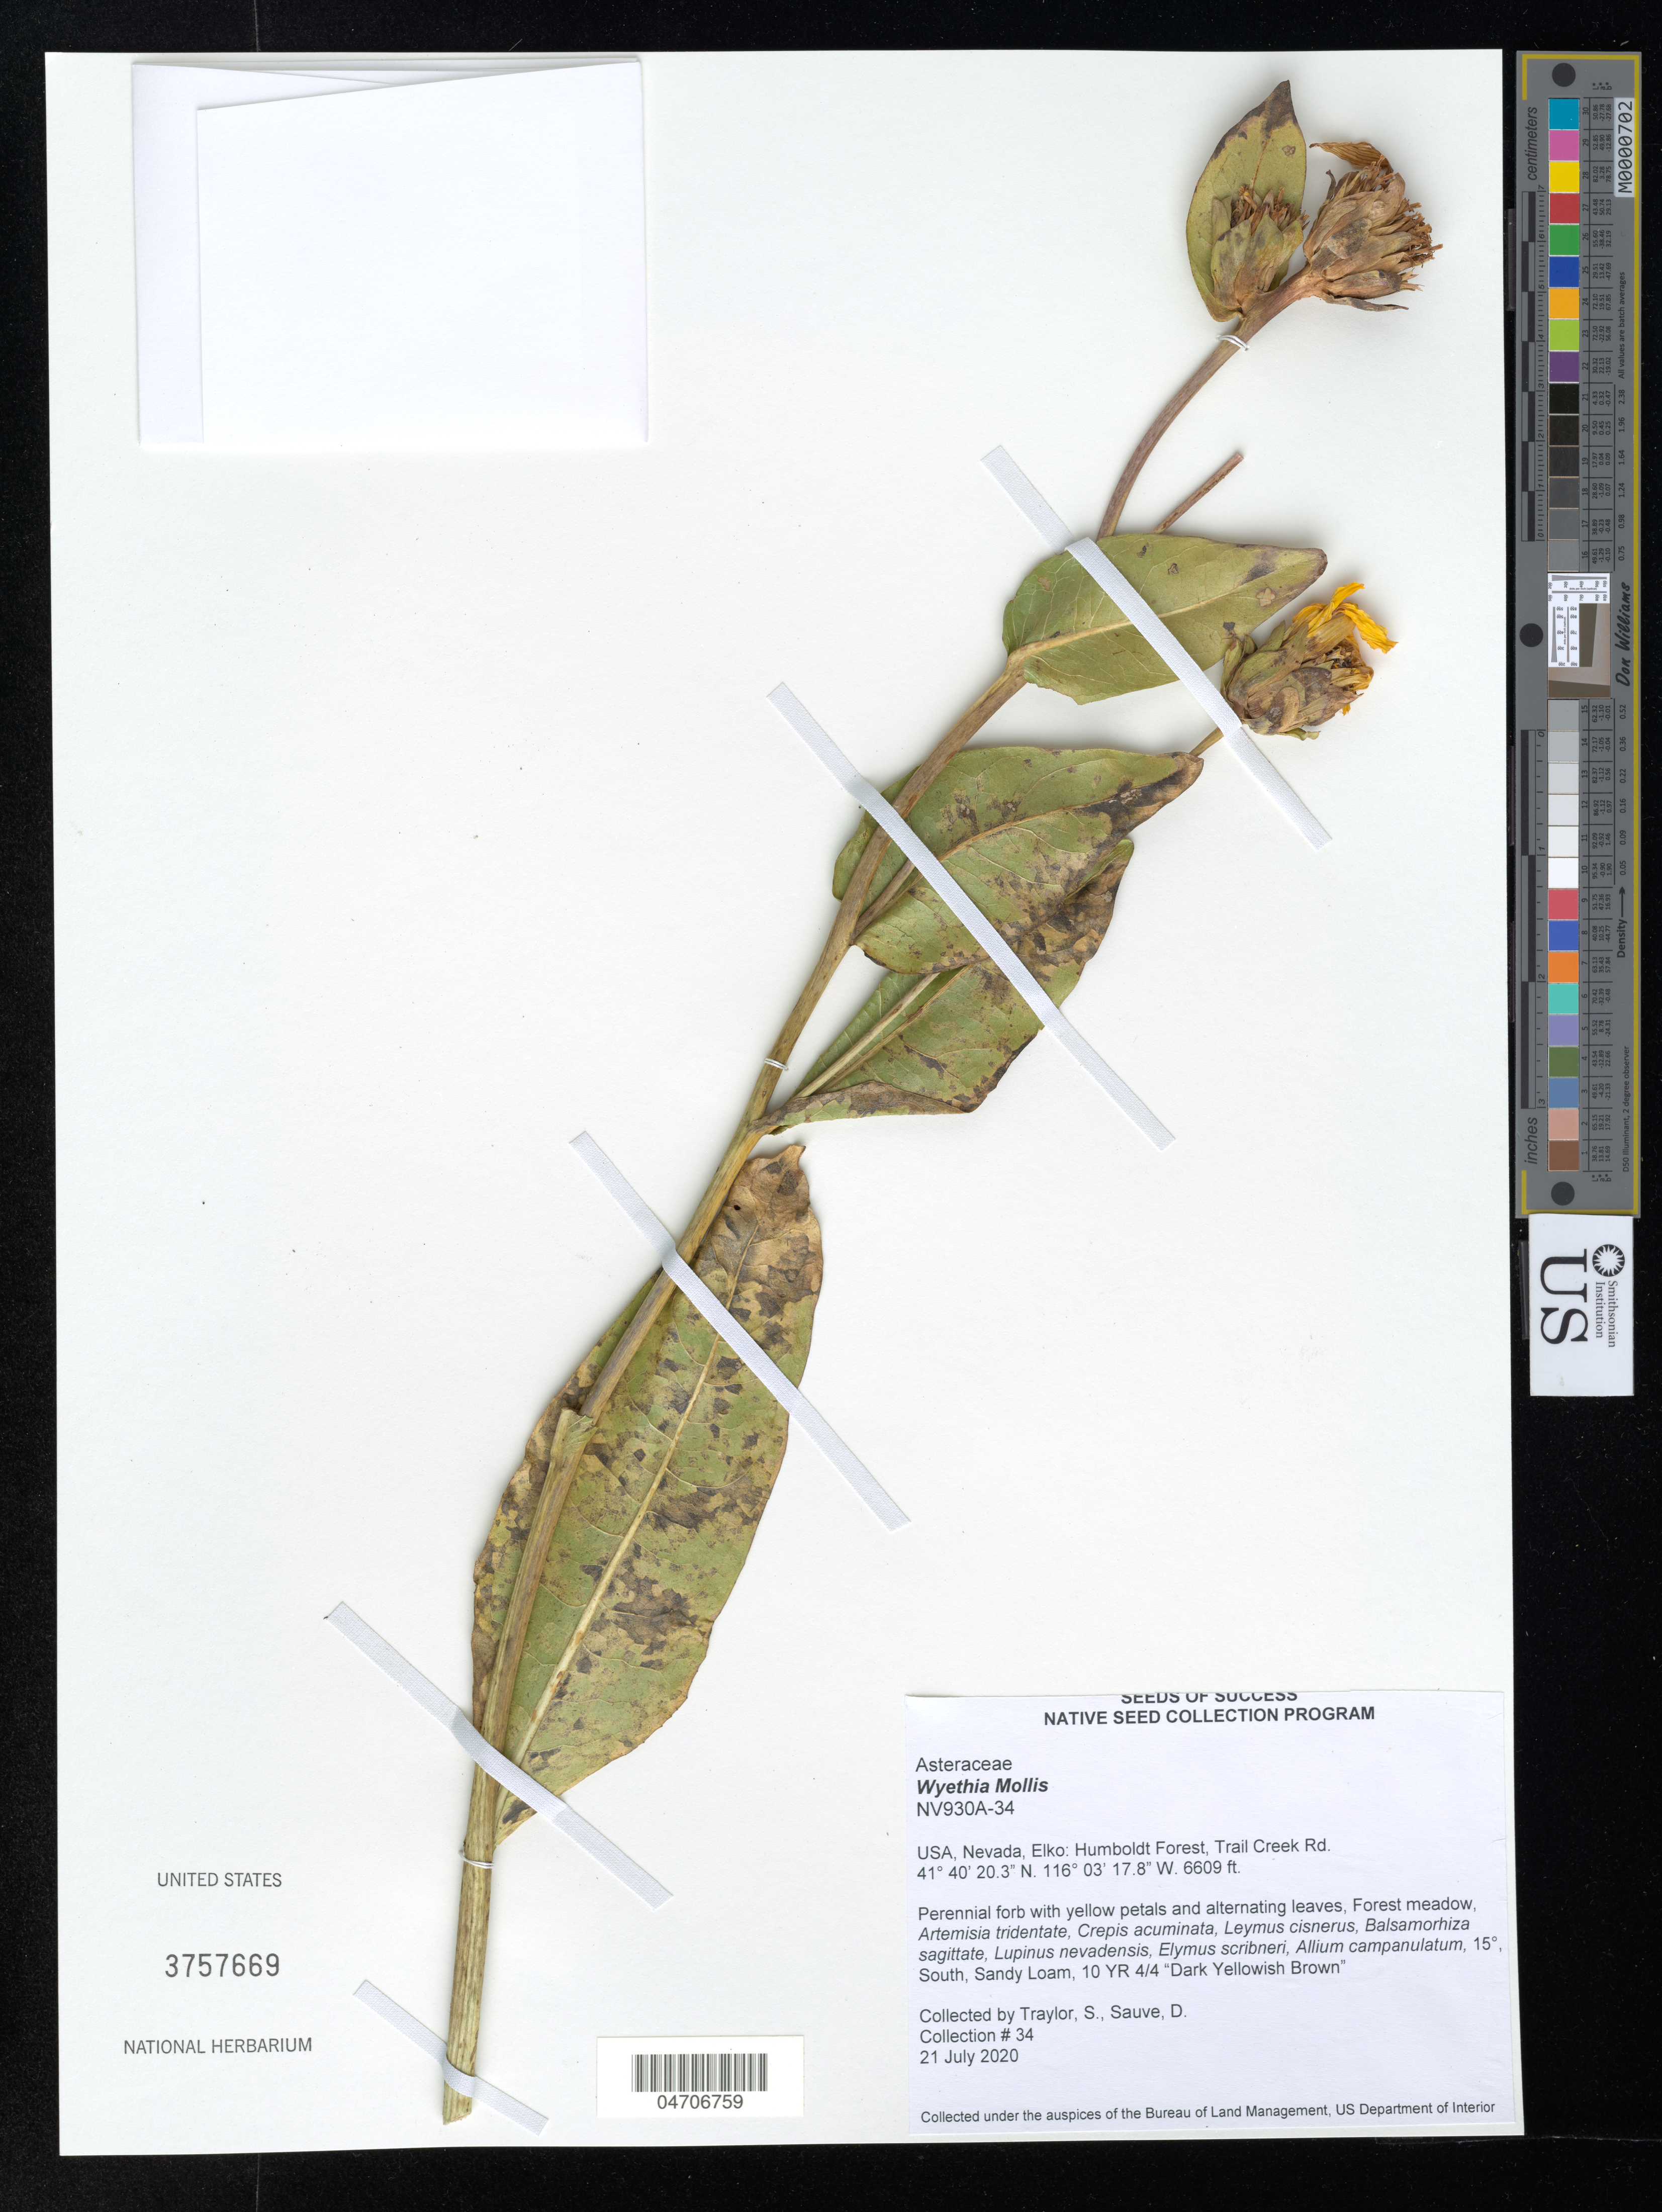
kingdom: Plantae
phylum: Tracheophyta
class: Magnoliopsida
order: Asterales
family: Asteraceae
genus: Wyethia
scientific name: Wyethia mollis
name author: A. Gray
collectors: J. Whitlock & D. Sauve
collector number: NV930A-34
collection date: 2020-07-21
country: United States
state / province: Nevada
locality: Elko: Humboldt Forest, Trail Creek Rd.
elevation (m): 2014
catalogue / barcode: US 3757669